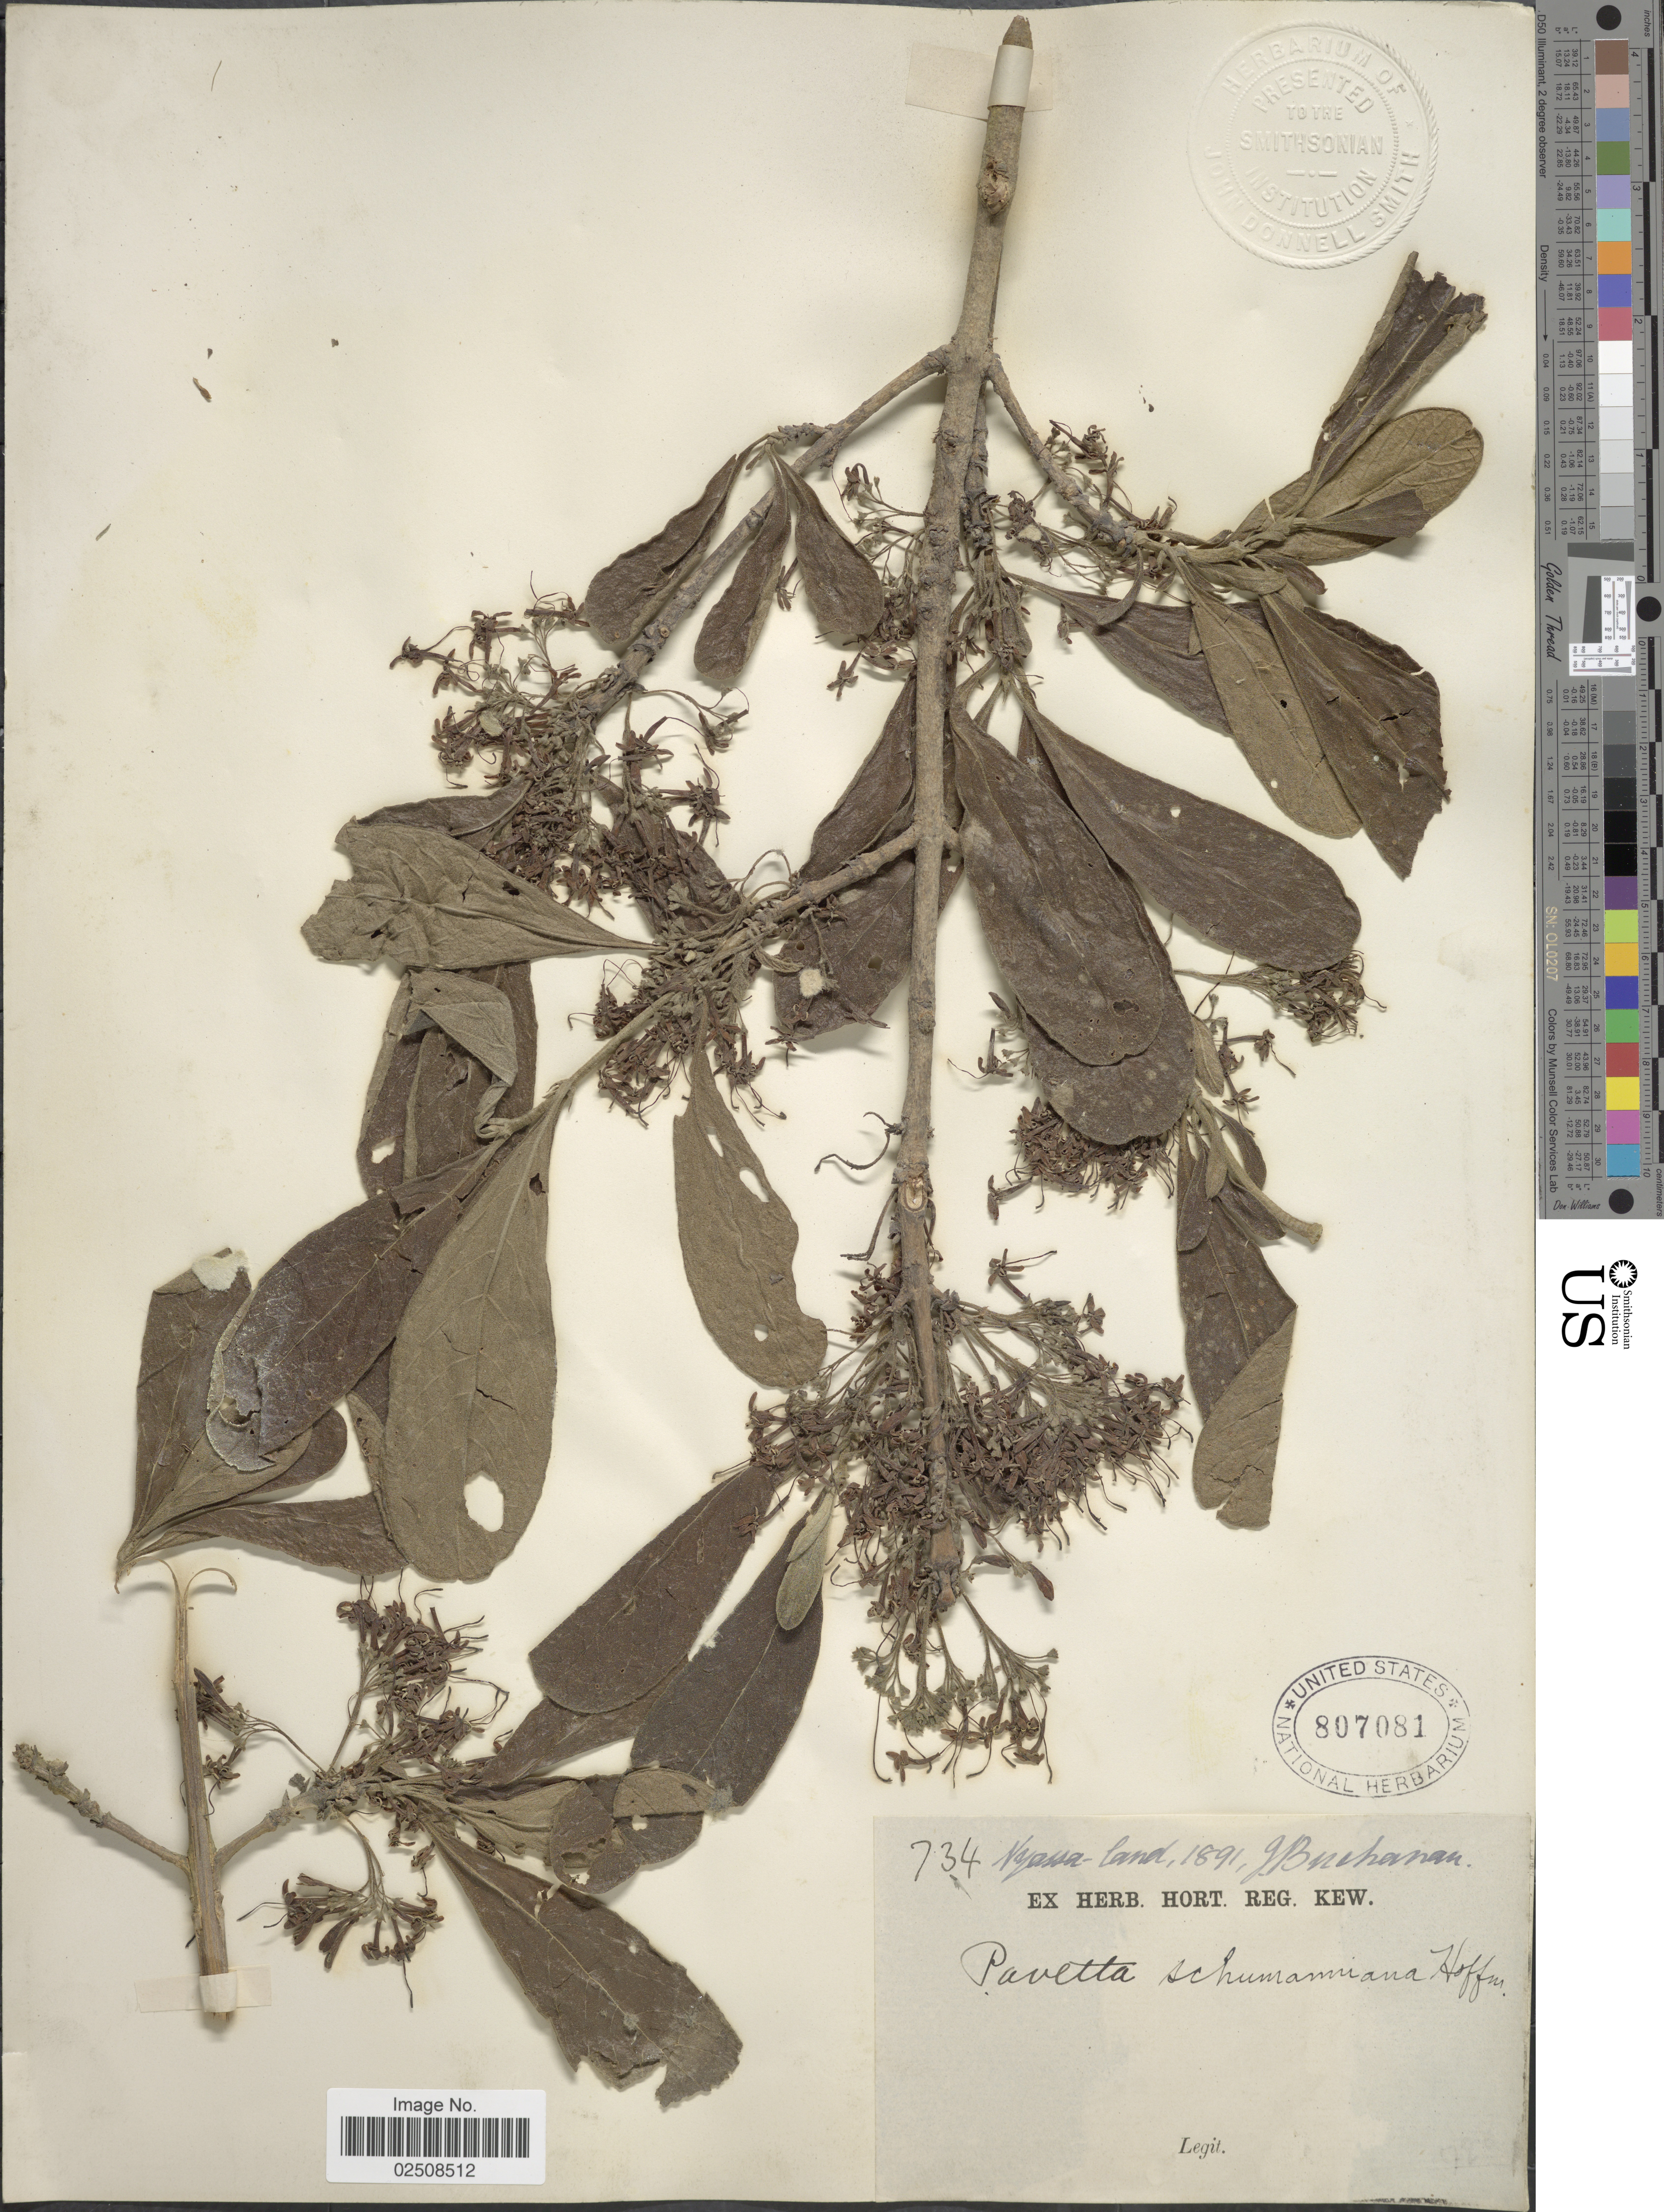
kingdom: Plantae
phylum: Tracheophyta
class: Magnoliopsida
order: Gentianales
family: Rubiaceae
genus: Pavetta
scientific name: Pavetta schumanniana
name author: K. Schum. ex F. Hoffm.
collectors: J. Buchanan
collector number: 734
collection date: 1891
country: Malawi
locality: Nyassa-land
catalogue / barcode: US 807081